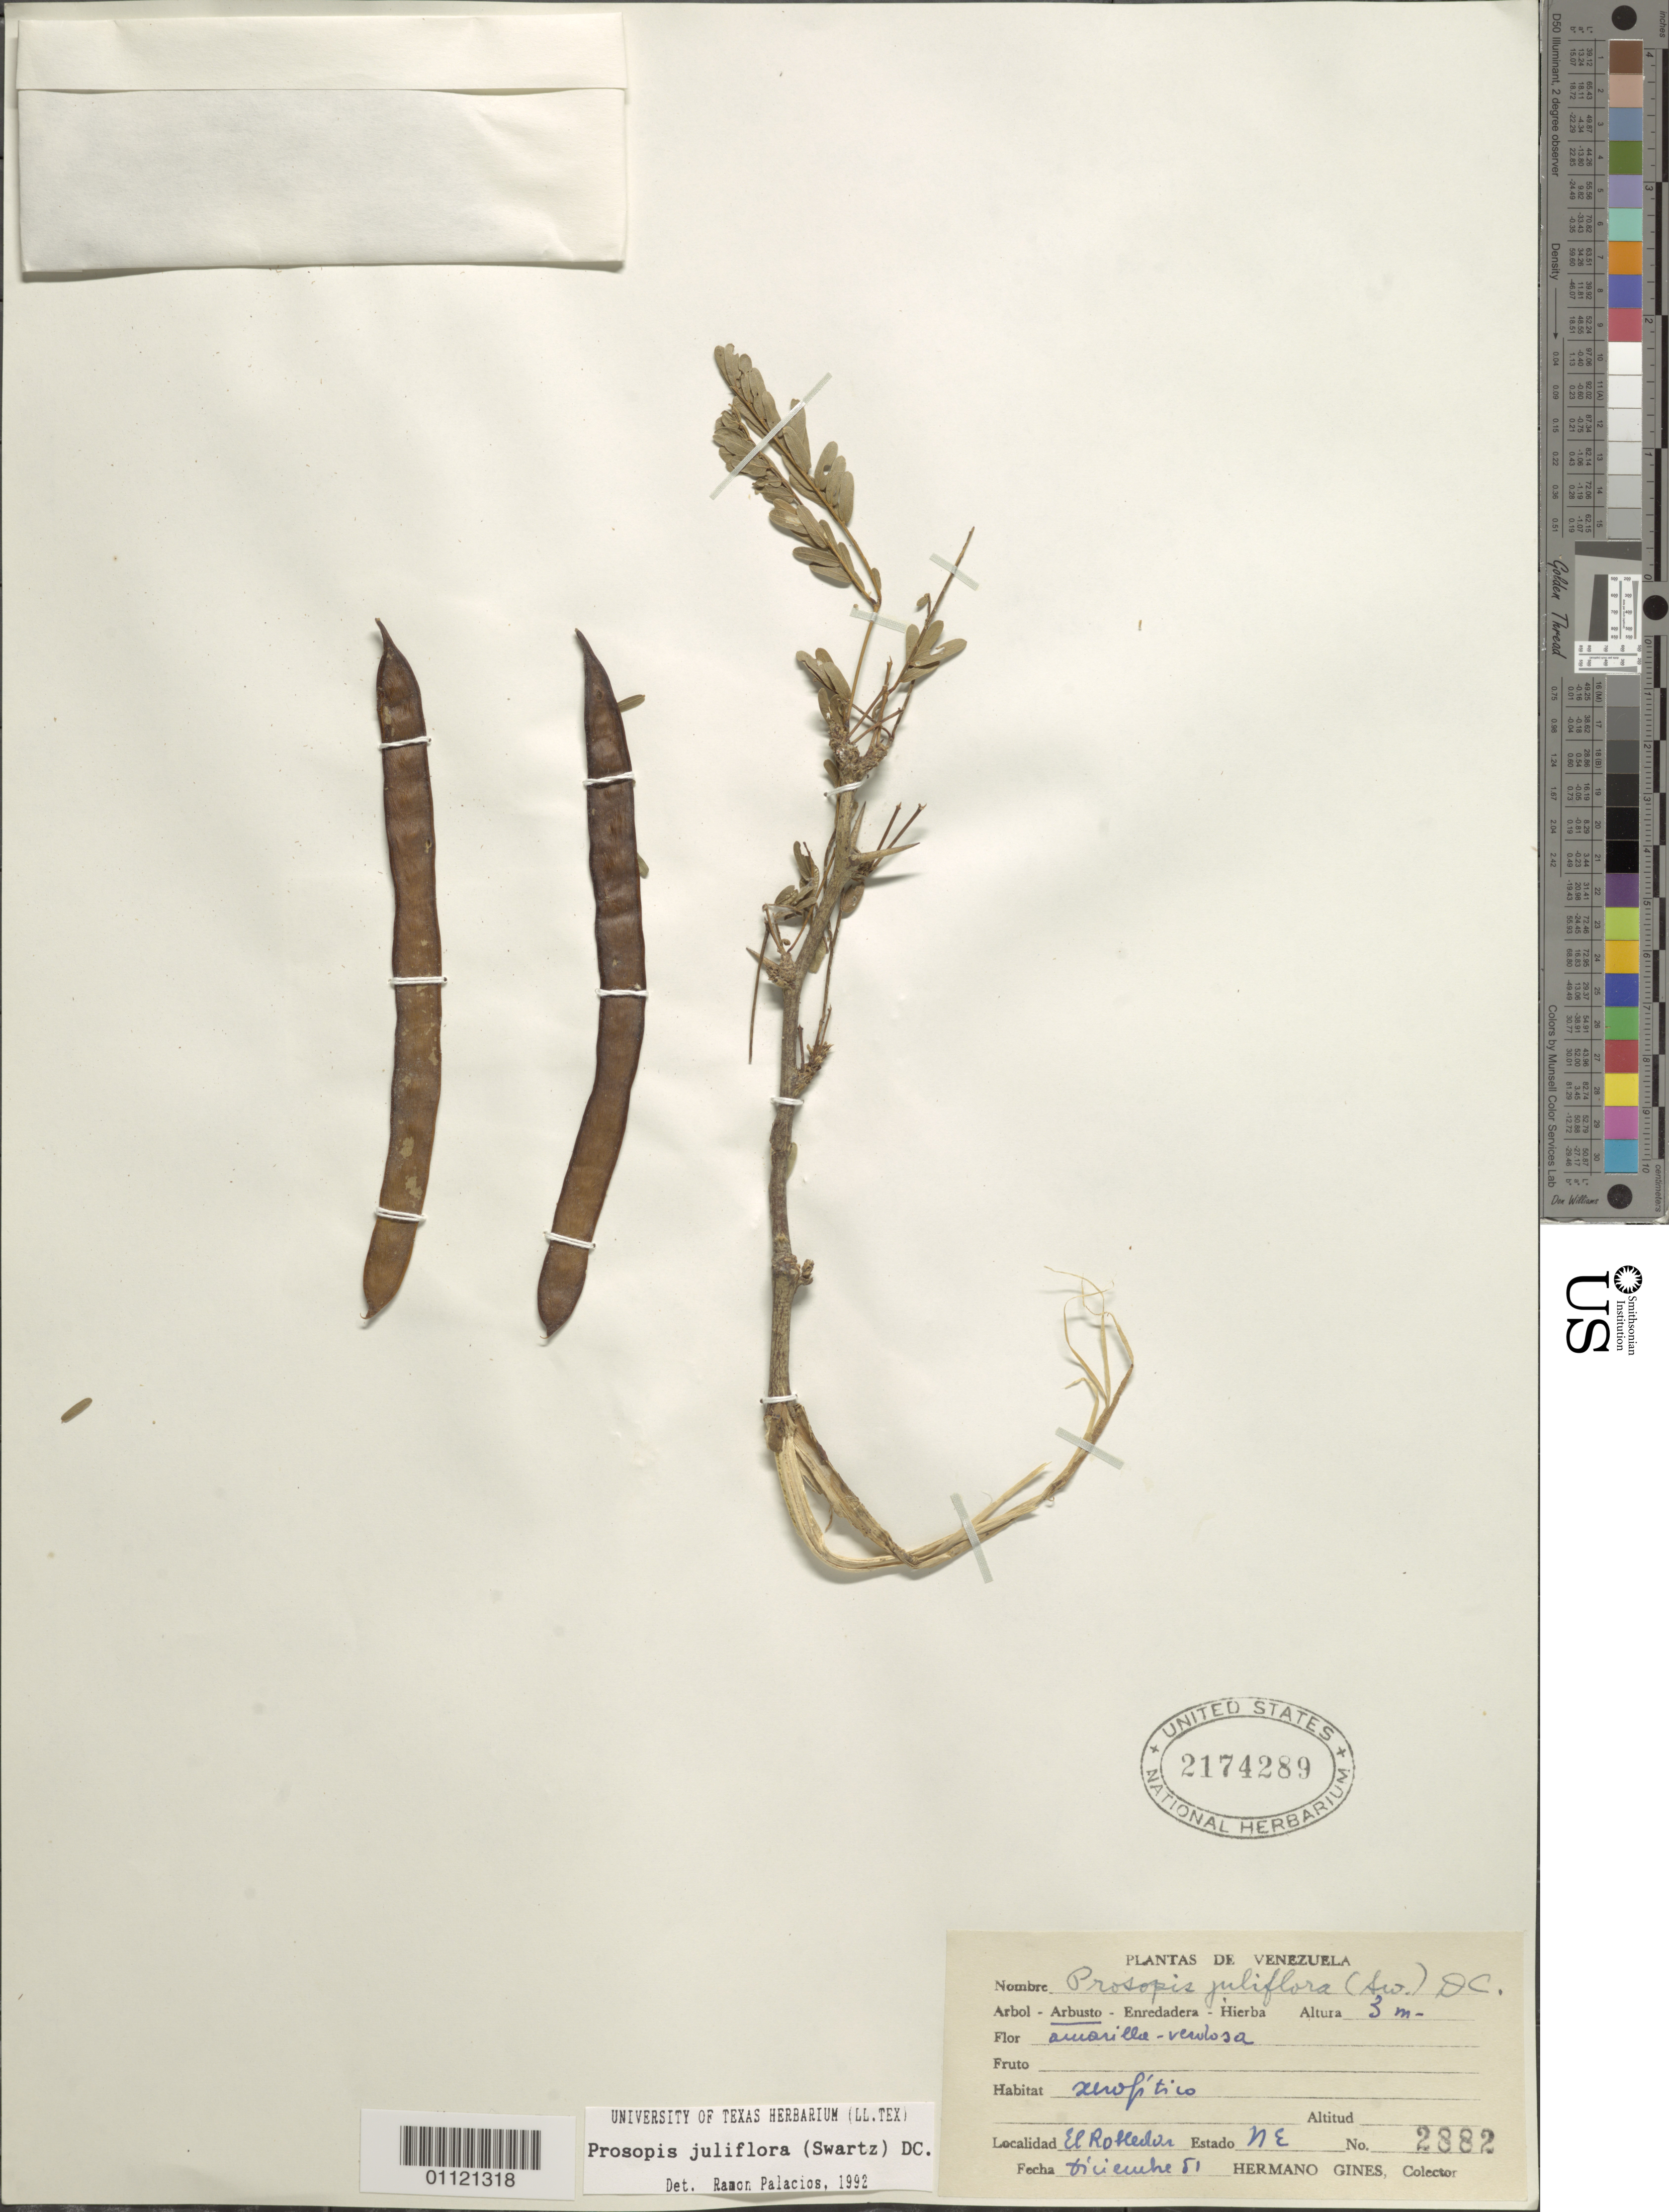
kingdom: Plantae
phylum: Tracheophyta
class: Magnoliopsida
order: Fabales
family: Fabaceae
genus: Neltuma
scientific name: Neltuma juliflora var. juliflora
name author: (Sw.) Raf.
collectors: Bro. Gines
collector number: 2882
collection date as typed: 01 Dec 1951 to 31 Dec 1951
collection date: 1951-12-01/1951-12-31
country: Venezuela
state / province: Nueva Esparta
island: Margarita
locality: El Robledal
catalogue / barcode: US 2174289